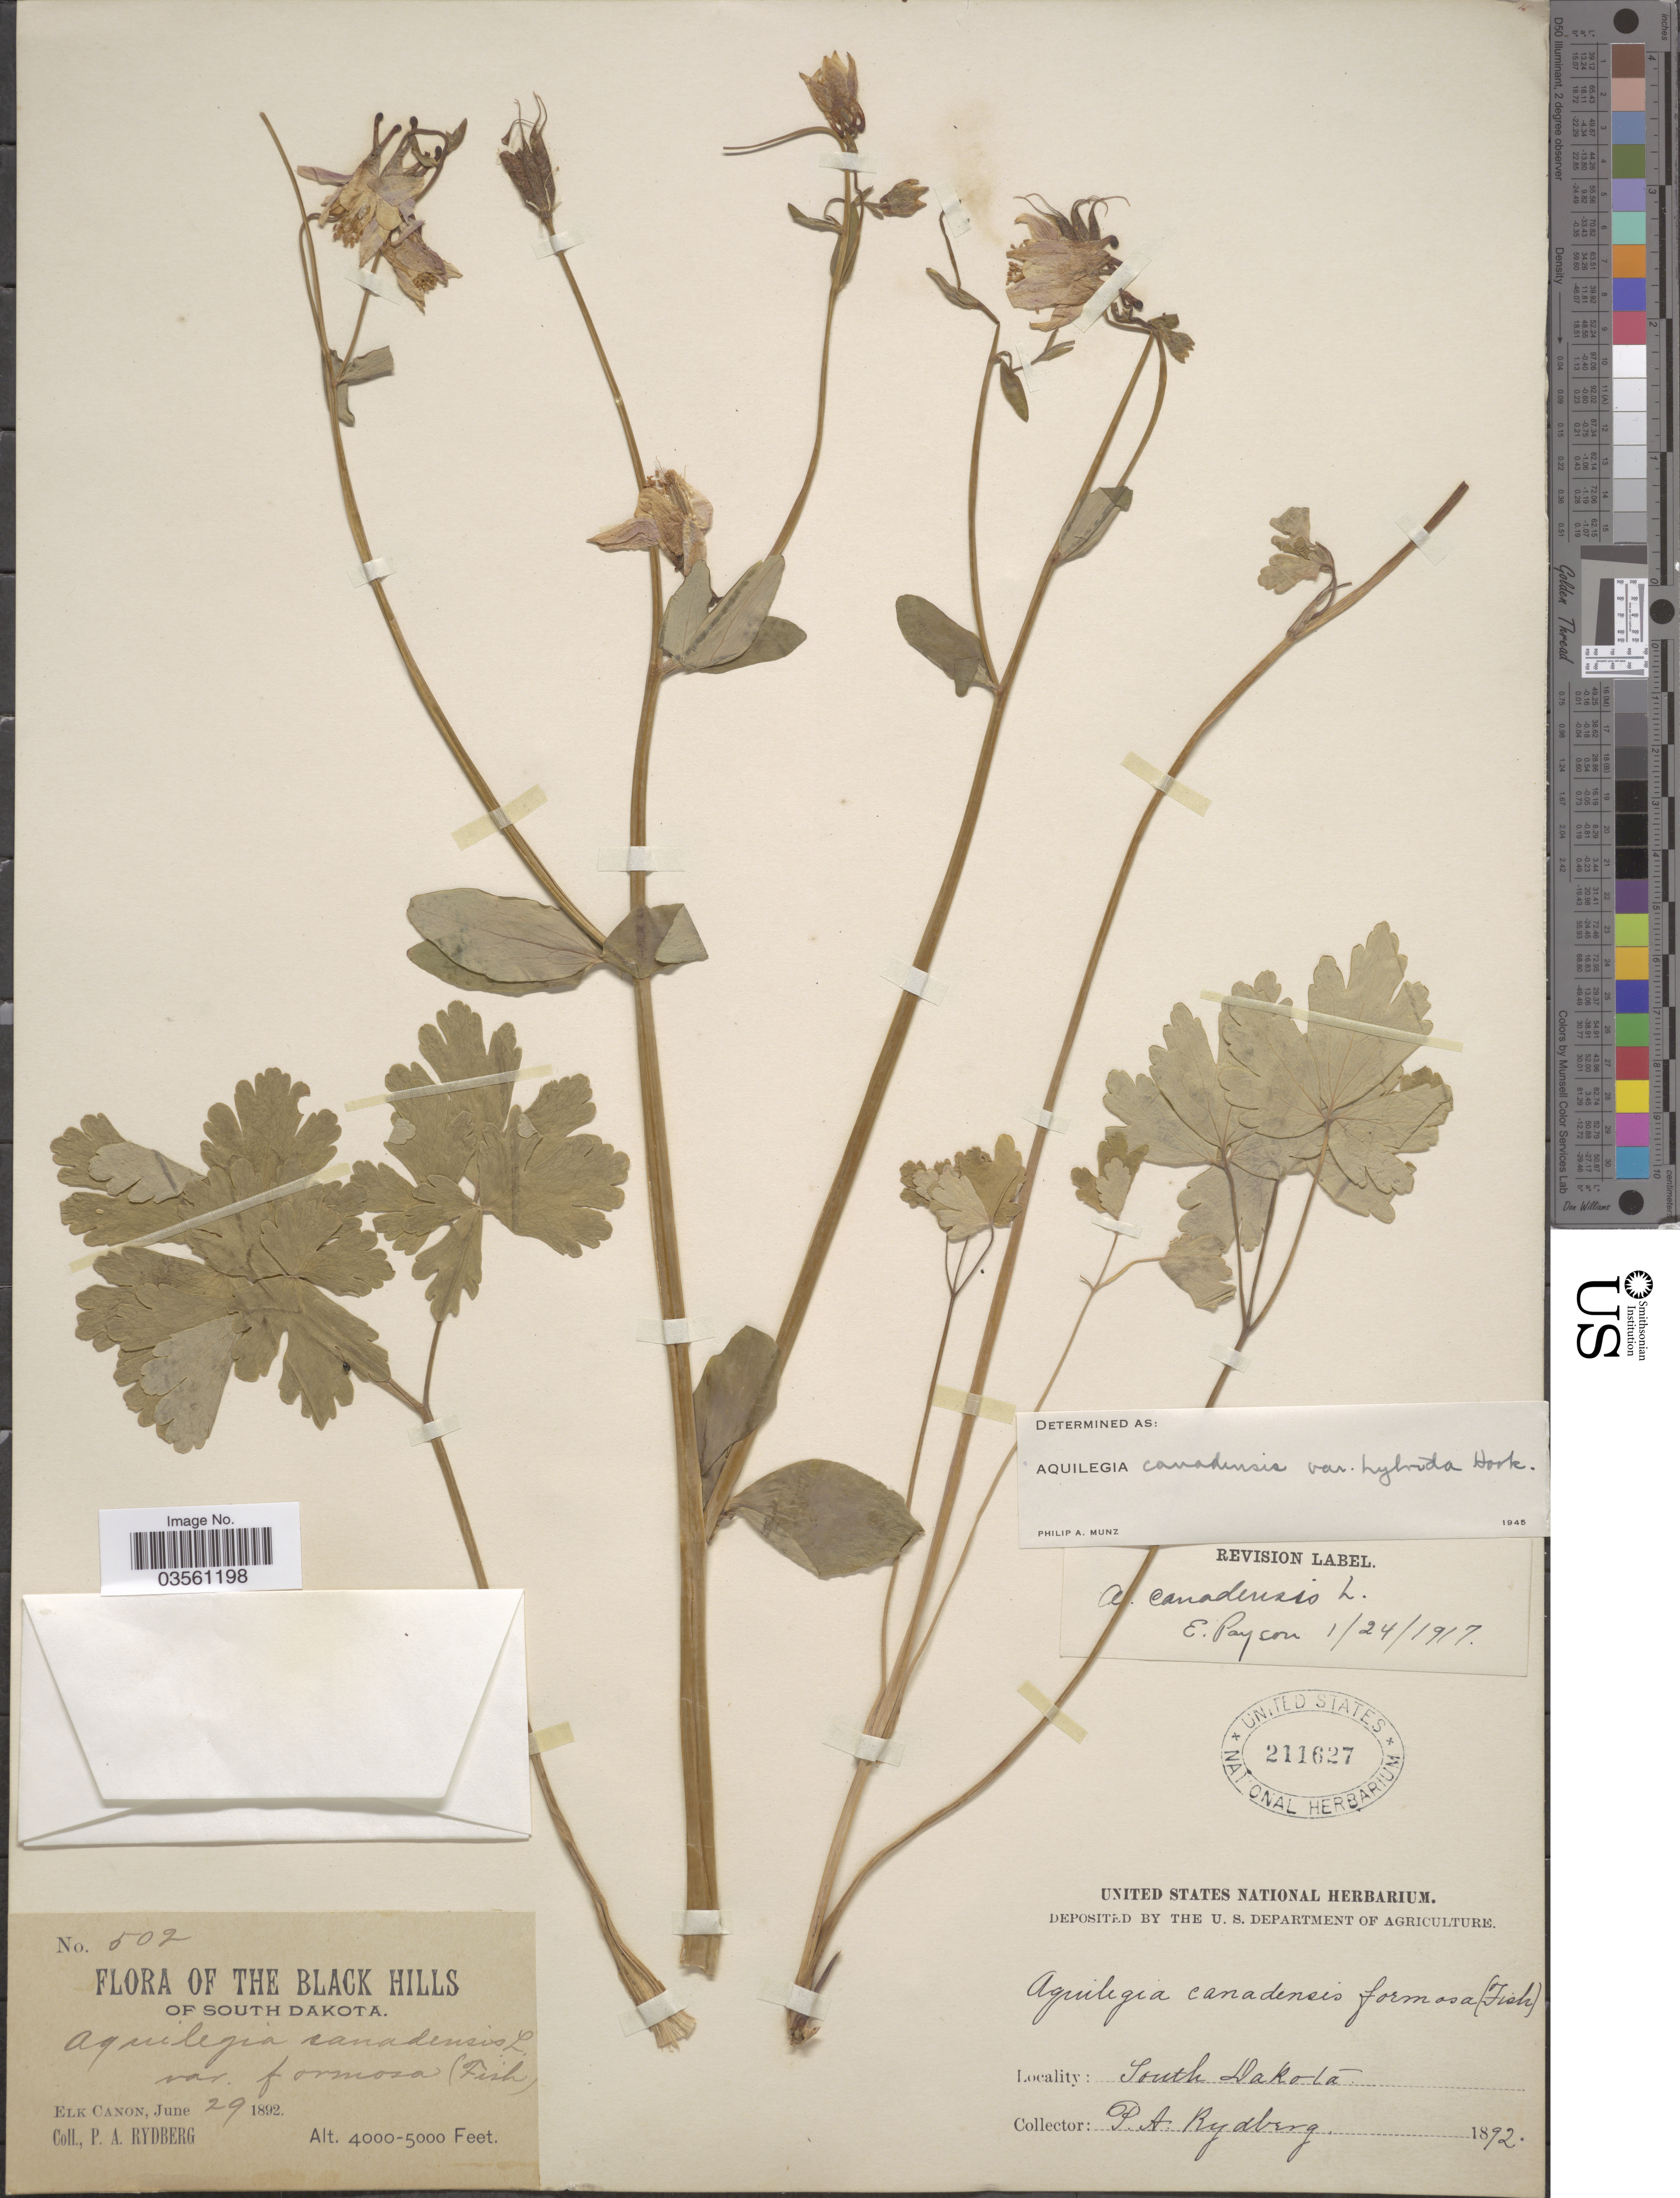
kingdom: Plantae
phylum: Tracheophyta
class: Magnoliopsida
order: Ranunculales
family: Ranunculaceae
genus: Aquilegia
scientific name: Aquilegia canadensis var. hybrida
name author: Hook.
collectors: P. A. Rydberg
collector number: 502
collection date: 1892-06-29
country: United States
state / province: South Dakota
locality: The Black Hills of South Dakota. Elk Canon.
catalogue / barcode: US 211627